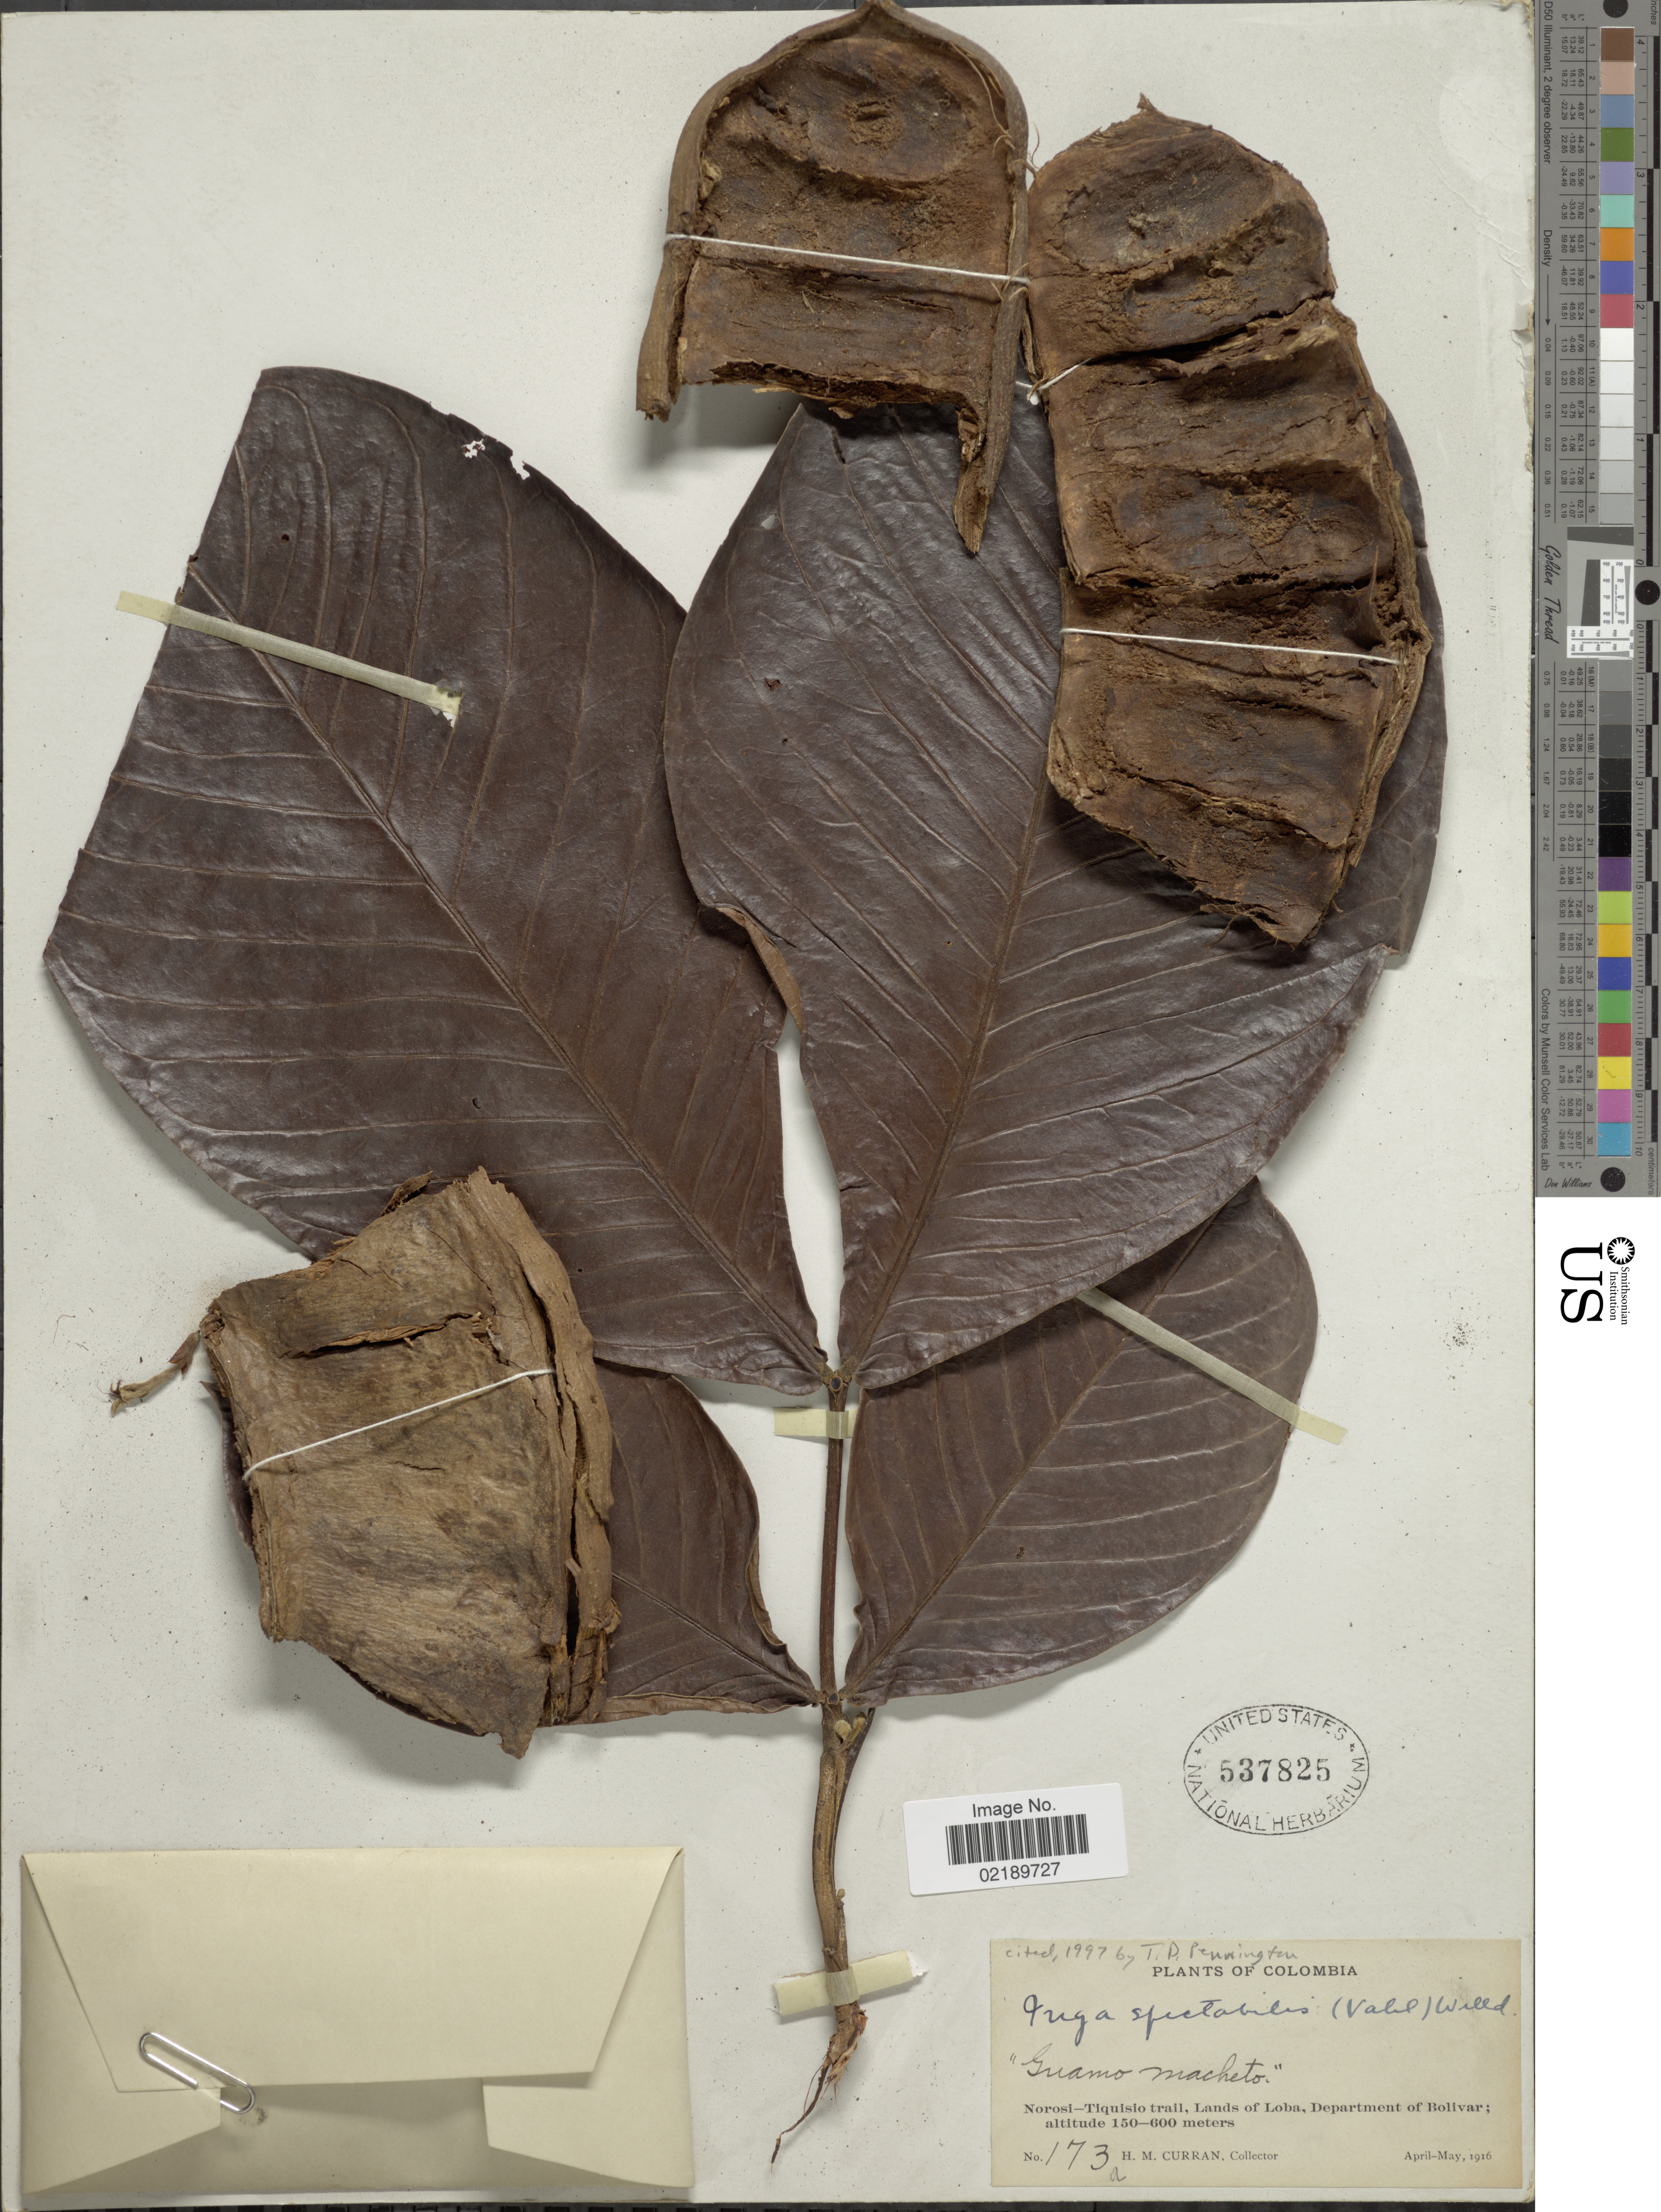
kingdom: Plantae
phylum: Tracheophyta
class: Magnoliopsida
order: Fabales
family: Fabaceae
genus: Inga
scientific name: Inga spectabilis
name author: (Vahl) Willd.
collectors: H. M. Curran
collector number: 173a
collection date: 1916-04/1916-05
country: Colombia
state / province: Bolívar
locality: Norosi-Tiquisio trail, Lands of Loba, Department of Bolivar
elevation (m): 150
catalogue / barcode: US 537825